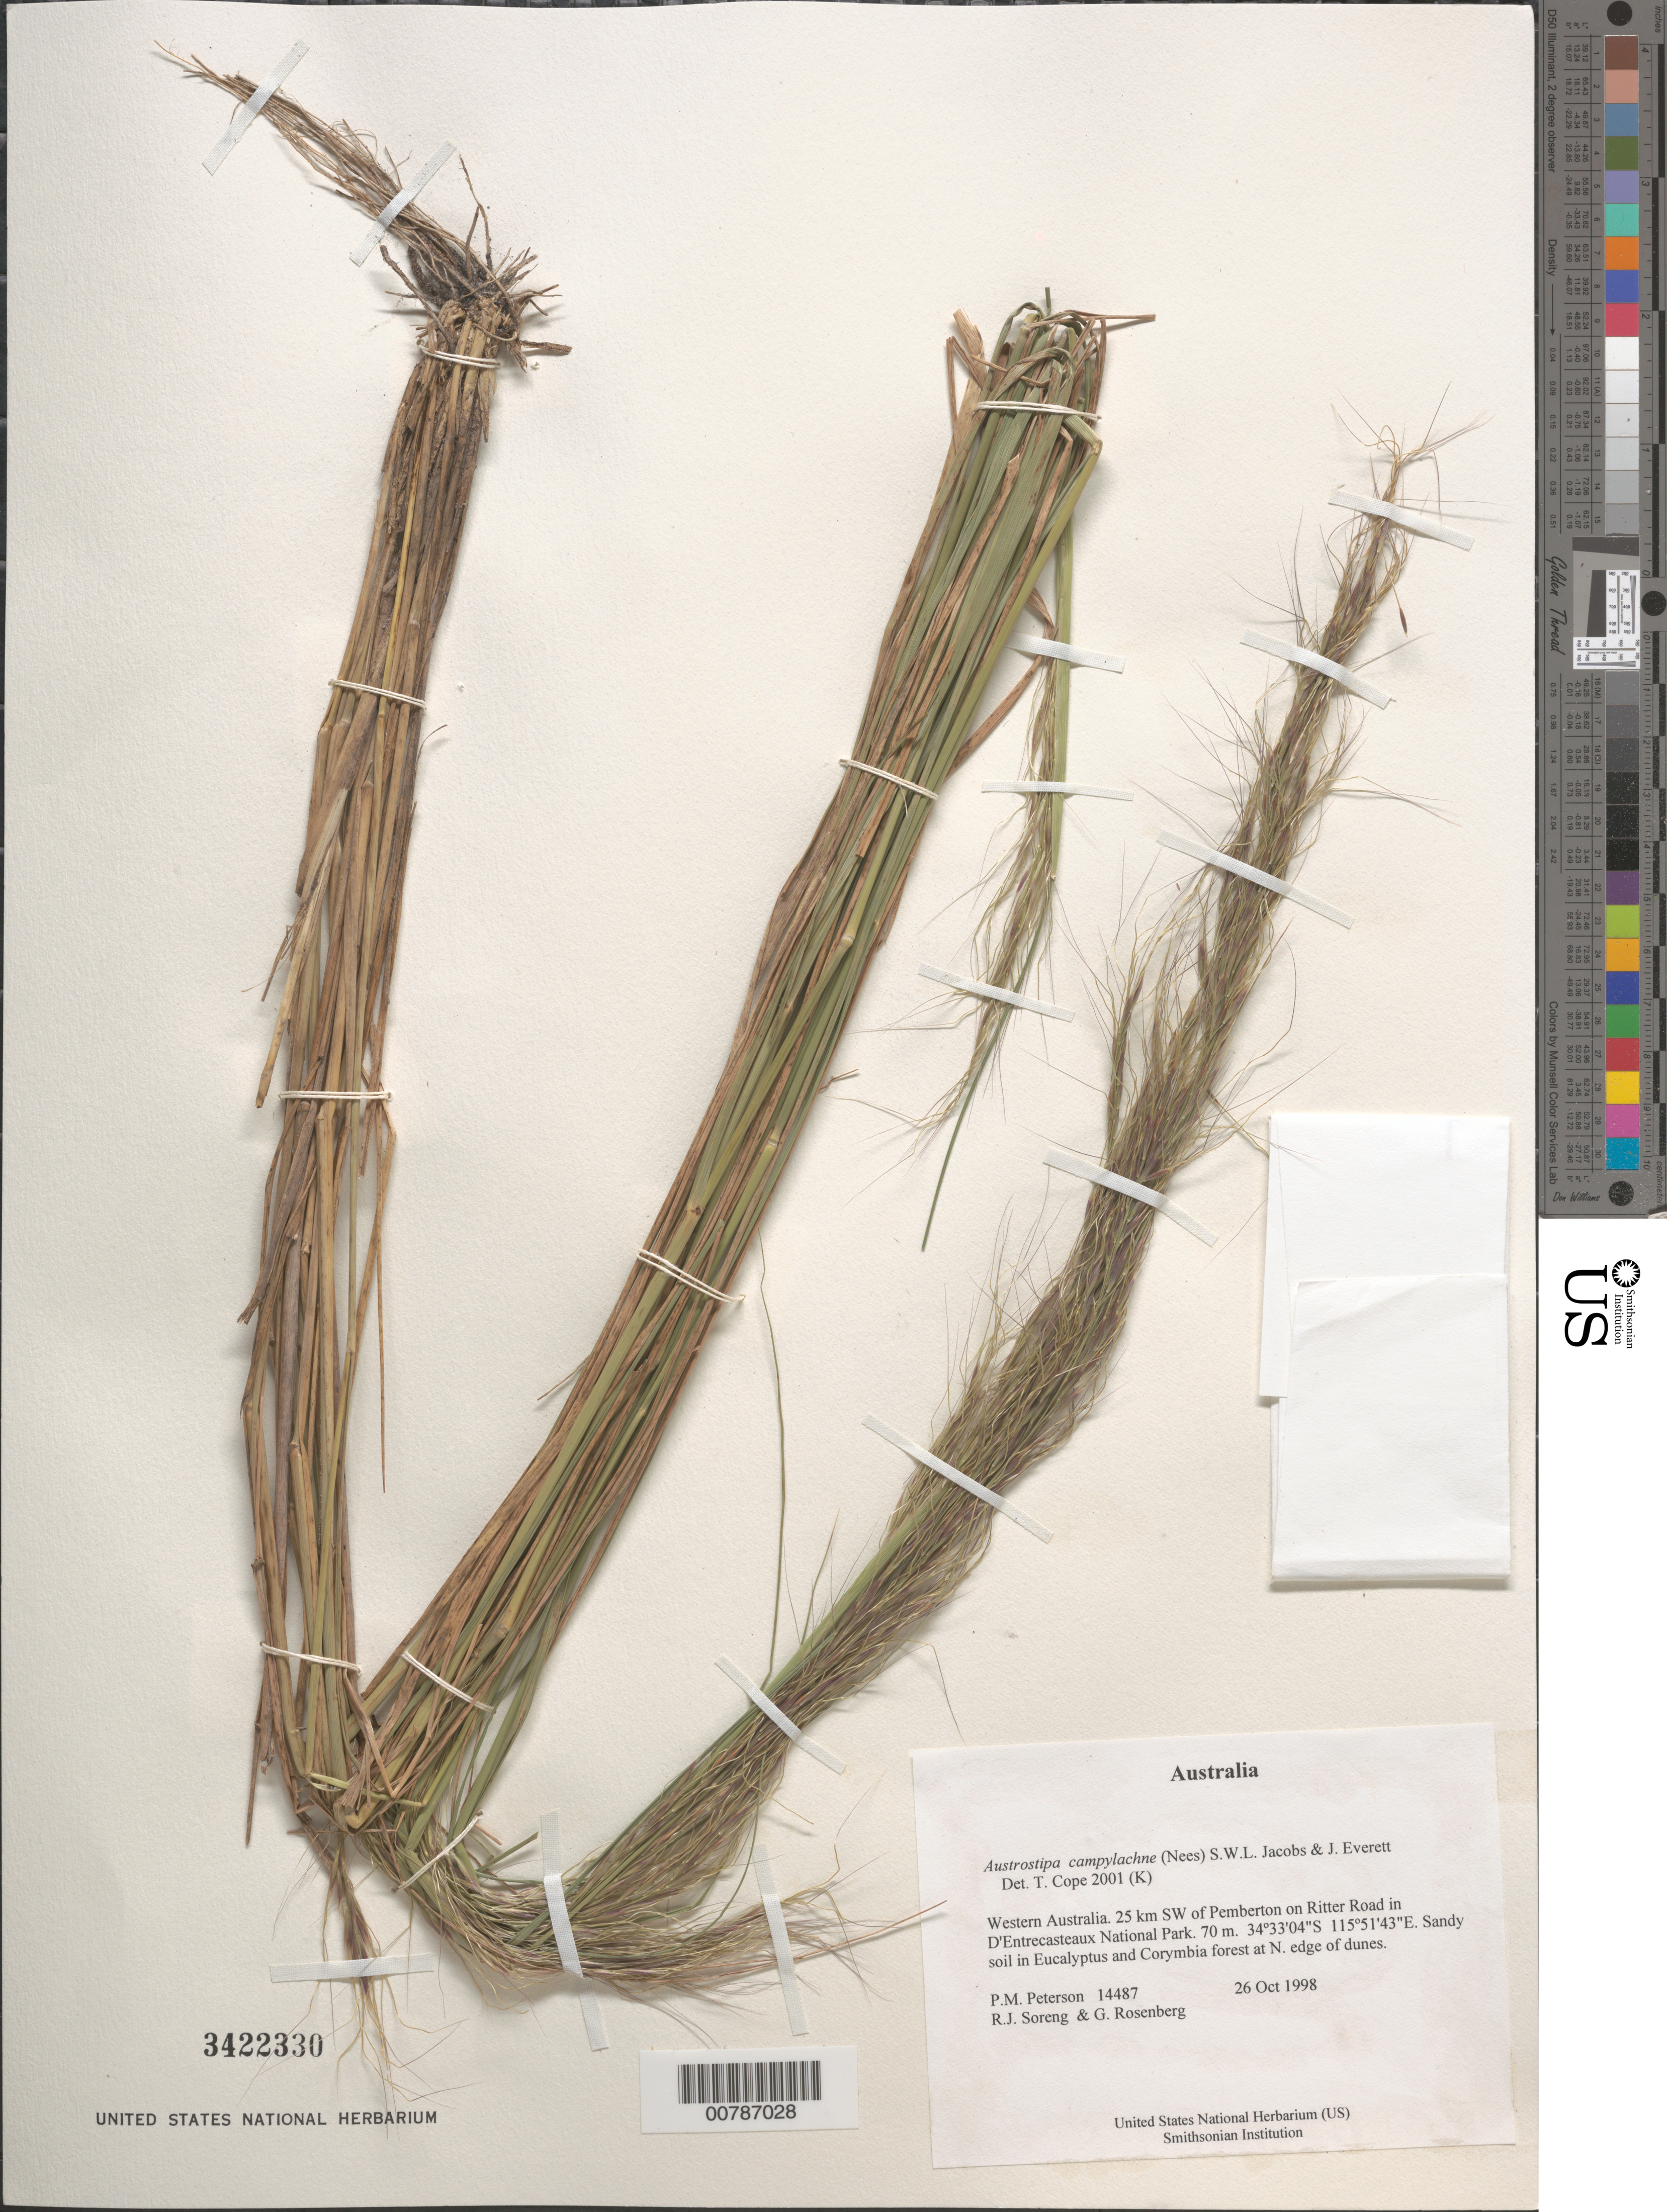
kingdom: Plantae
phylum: Tracheophyta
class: Liliopsida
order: Poales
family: Poaceae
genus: Austrostipa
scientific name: Austrostipa campylachne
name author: (Nees) S.W.L. Jacobs & J. Everett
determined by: Cope, T. A.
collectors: P. M. Peterson, R. J. Soreng & G. Rosenberg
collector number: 14487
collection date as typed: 26 Oct 1998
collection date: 1998-10-26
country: Australia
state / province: Western Australia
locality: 25 km SW of Pemberton on Ritter Road in D'Entrecasteaux National Park.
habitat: Sandy soil in Eucalyptus and Corymbia forest at N. edge of dunes.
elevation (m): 70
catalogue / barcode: US 3422330